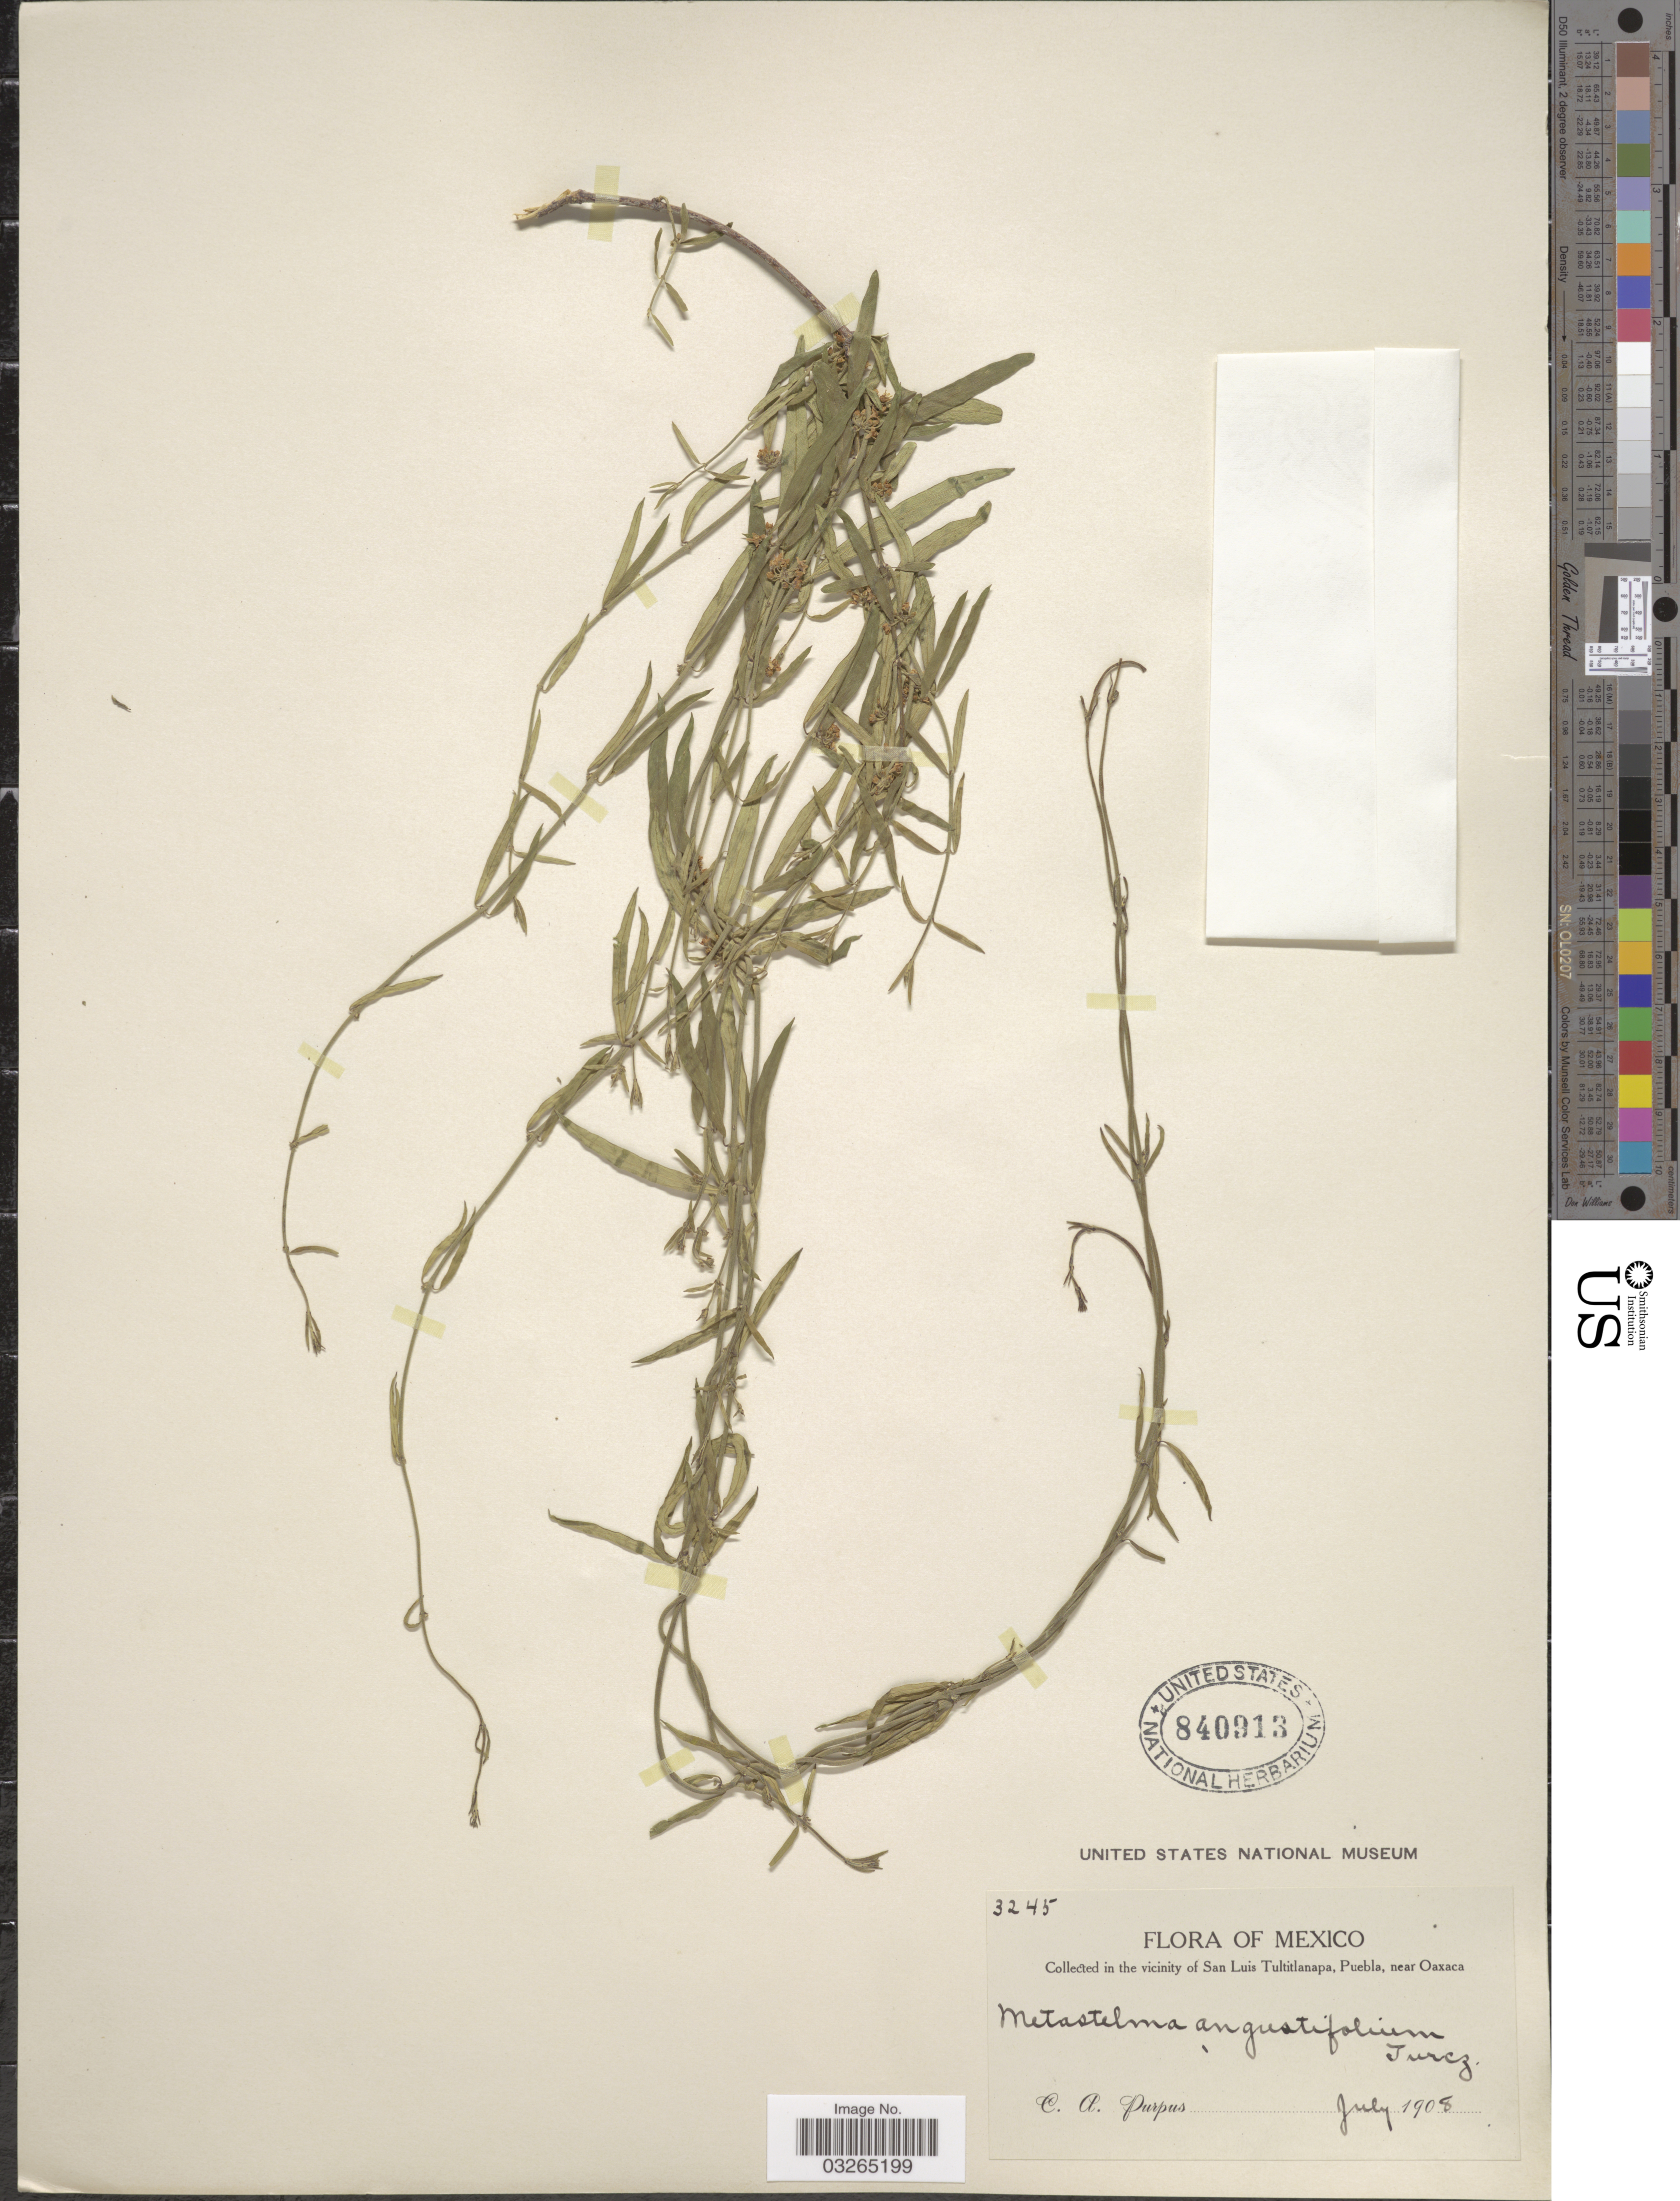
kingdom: Plantae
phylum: Tracheophyta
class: Magnoliopsida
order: Gentianales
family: Apocynaceae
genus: Orthosia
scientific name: Orthosia angustifolia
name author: (Turcz.) Liede & Meve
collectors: C. A. Purpus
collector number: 3245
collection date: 1908-07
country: Mexico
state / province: Puebla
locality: In the vicinity of San Luis Tultitlanapa, Puebla, near Oaxaca.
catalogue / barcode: US 840913